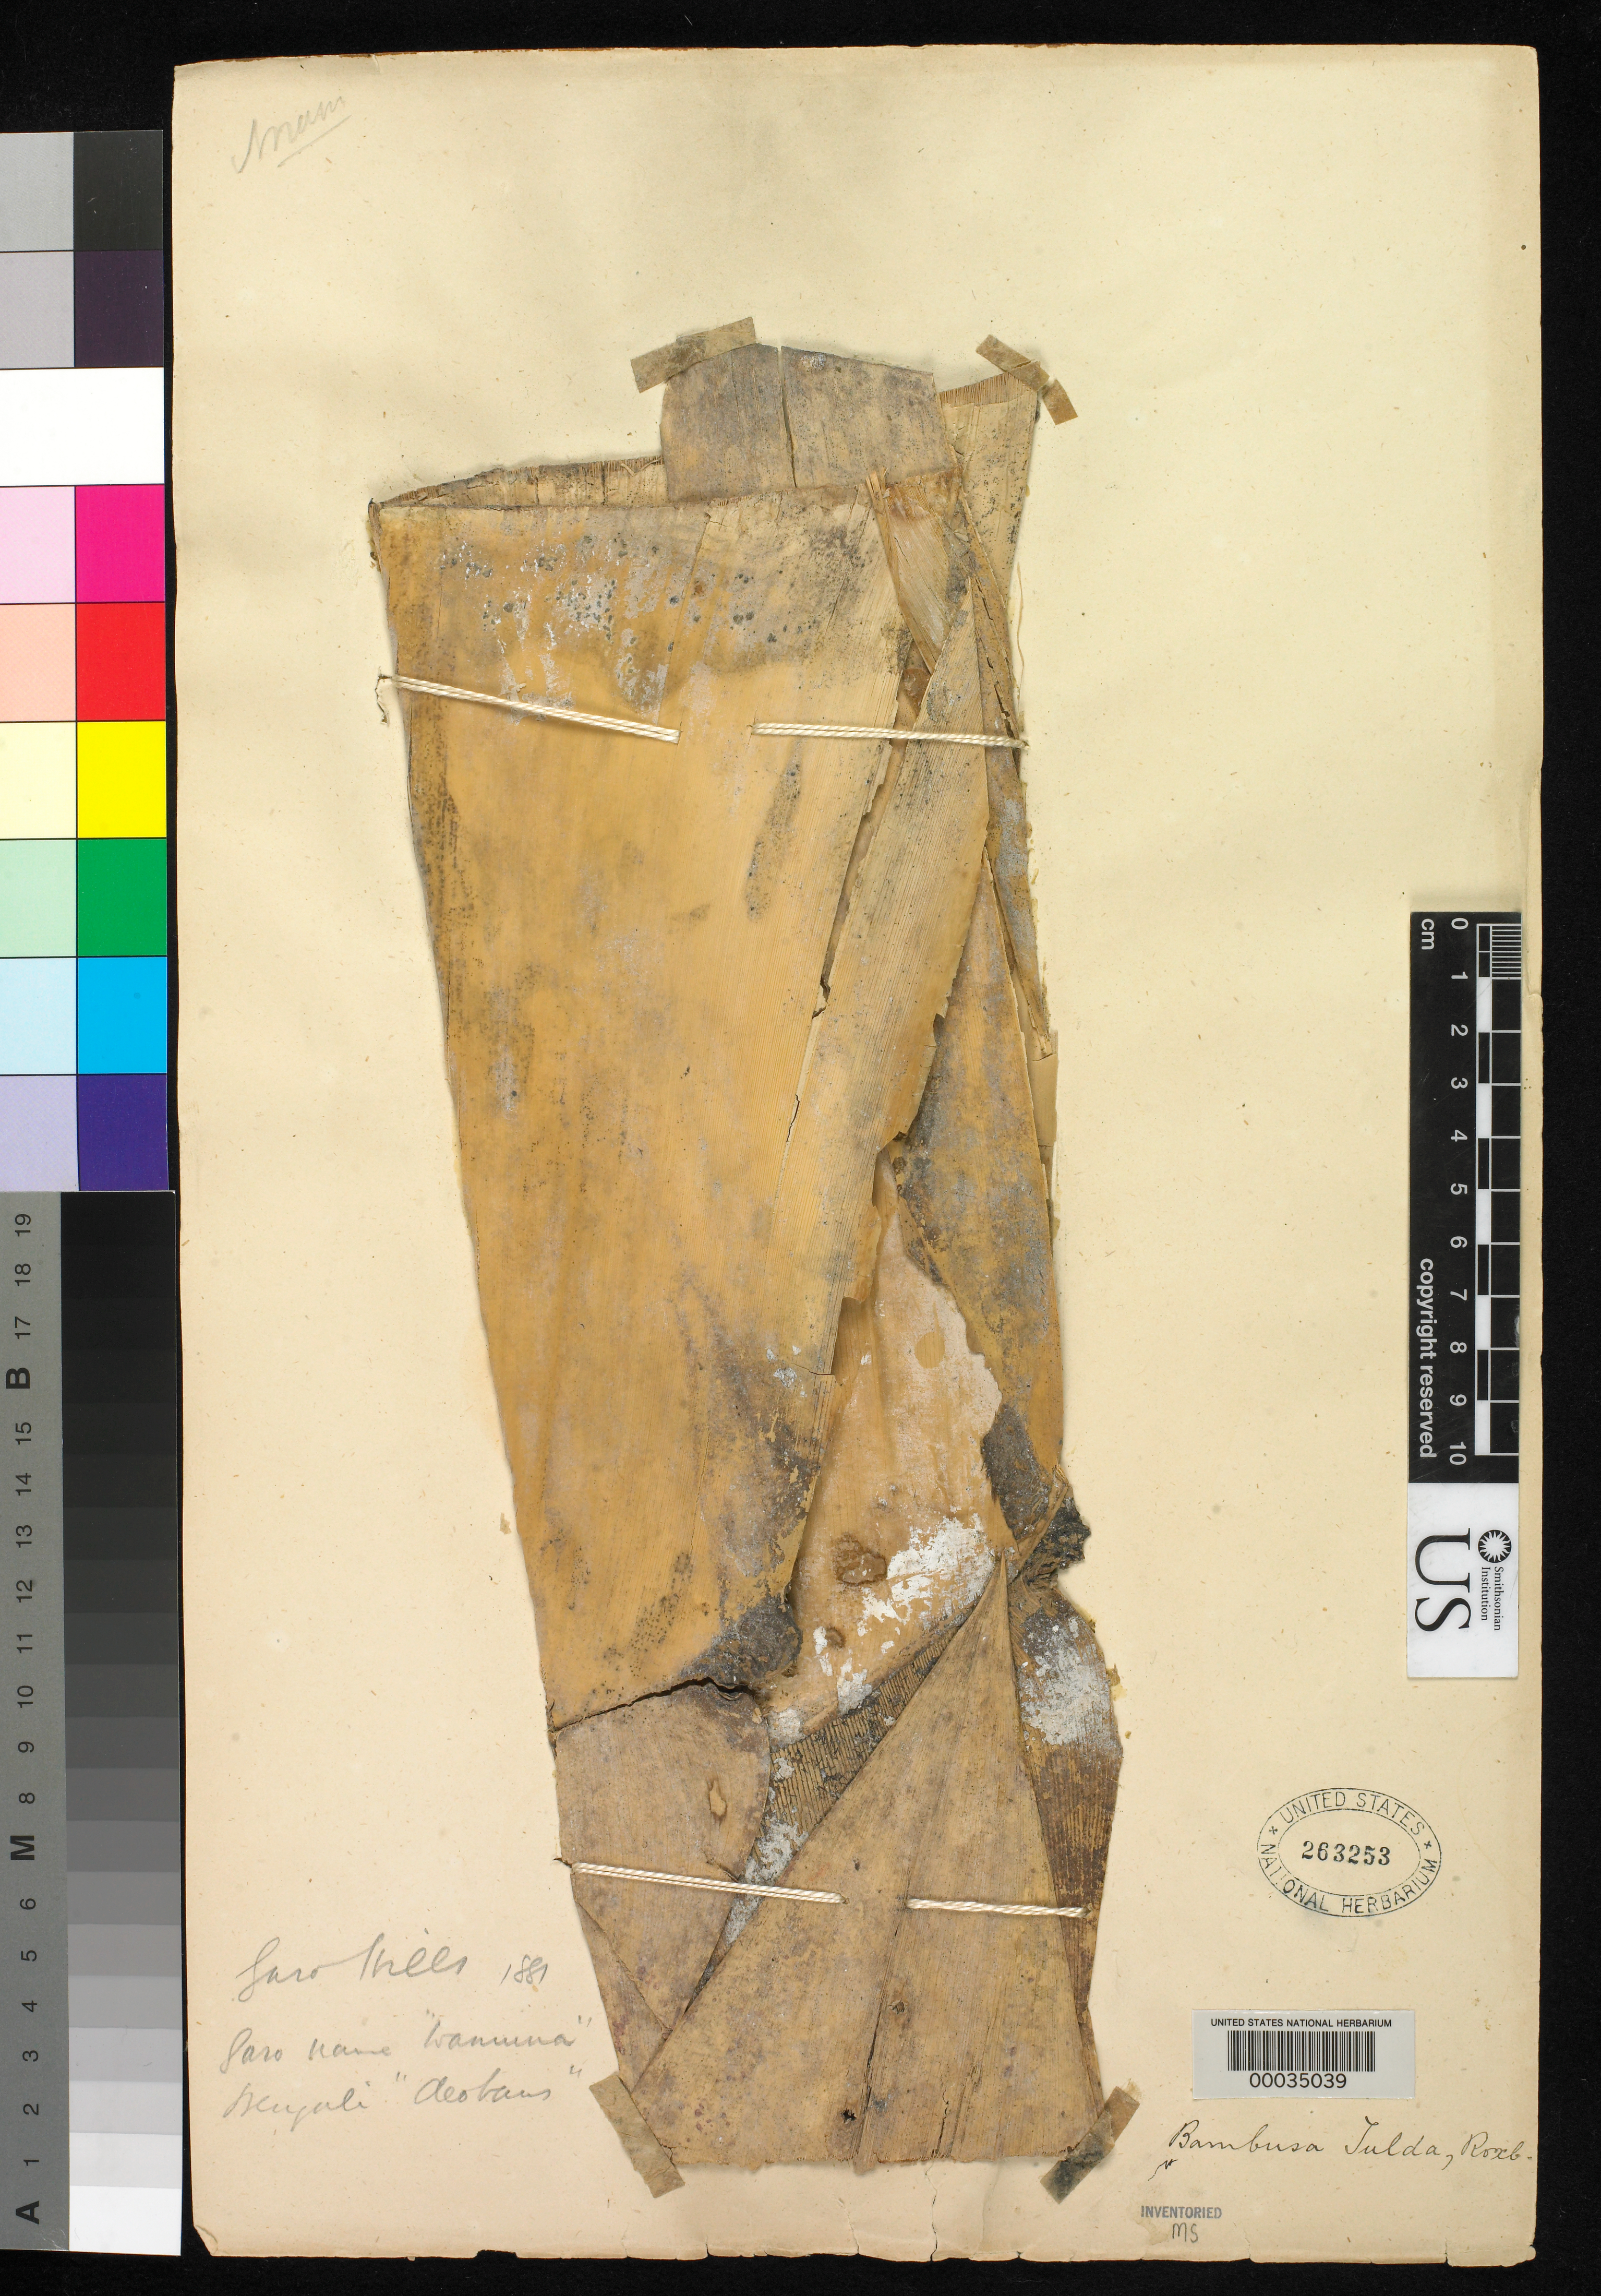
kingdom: Plantae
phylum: Tracheophyta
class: Liliopsida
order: Poales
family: Poaceae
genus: Bambusa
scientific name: Bambusa tulda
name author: Roxb.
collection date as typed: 1881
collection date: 1881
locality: Laro hills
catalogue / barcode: US 263253